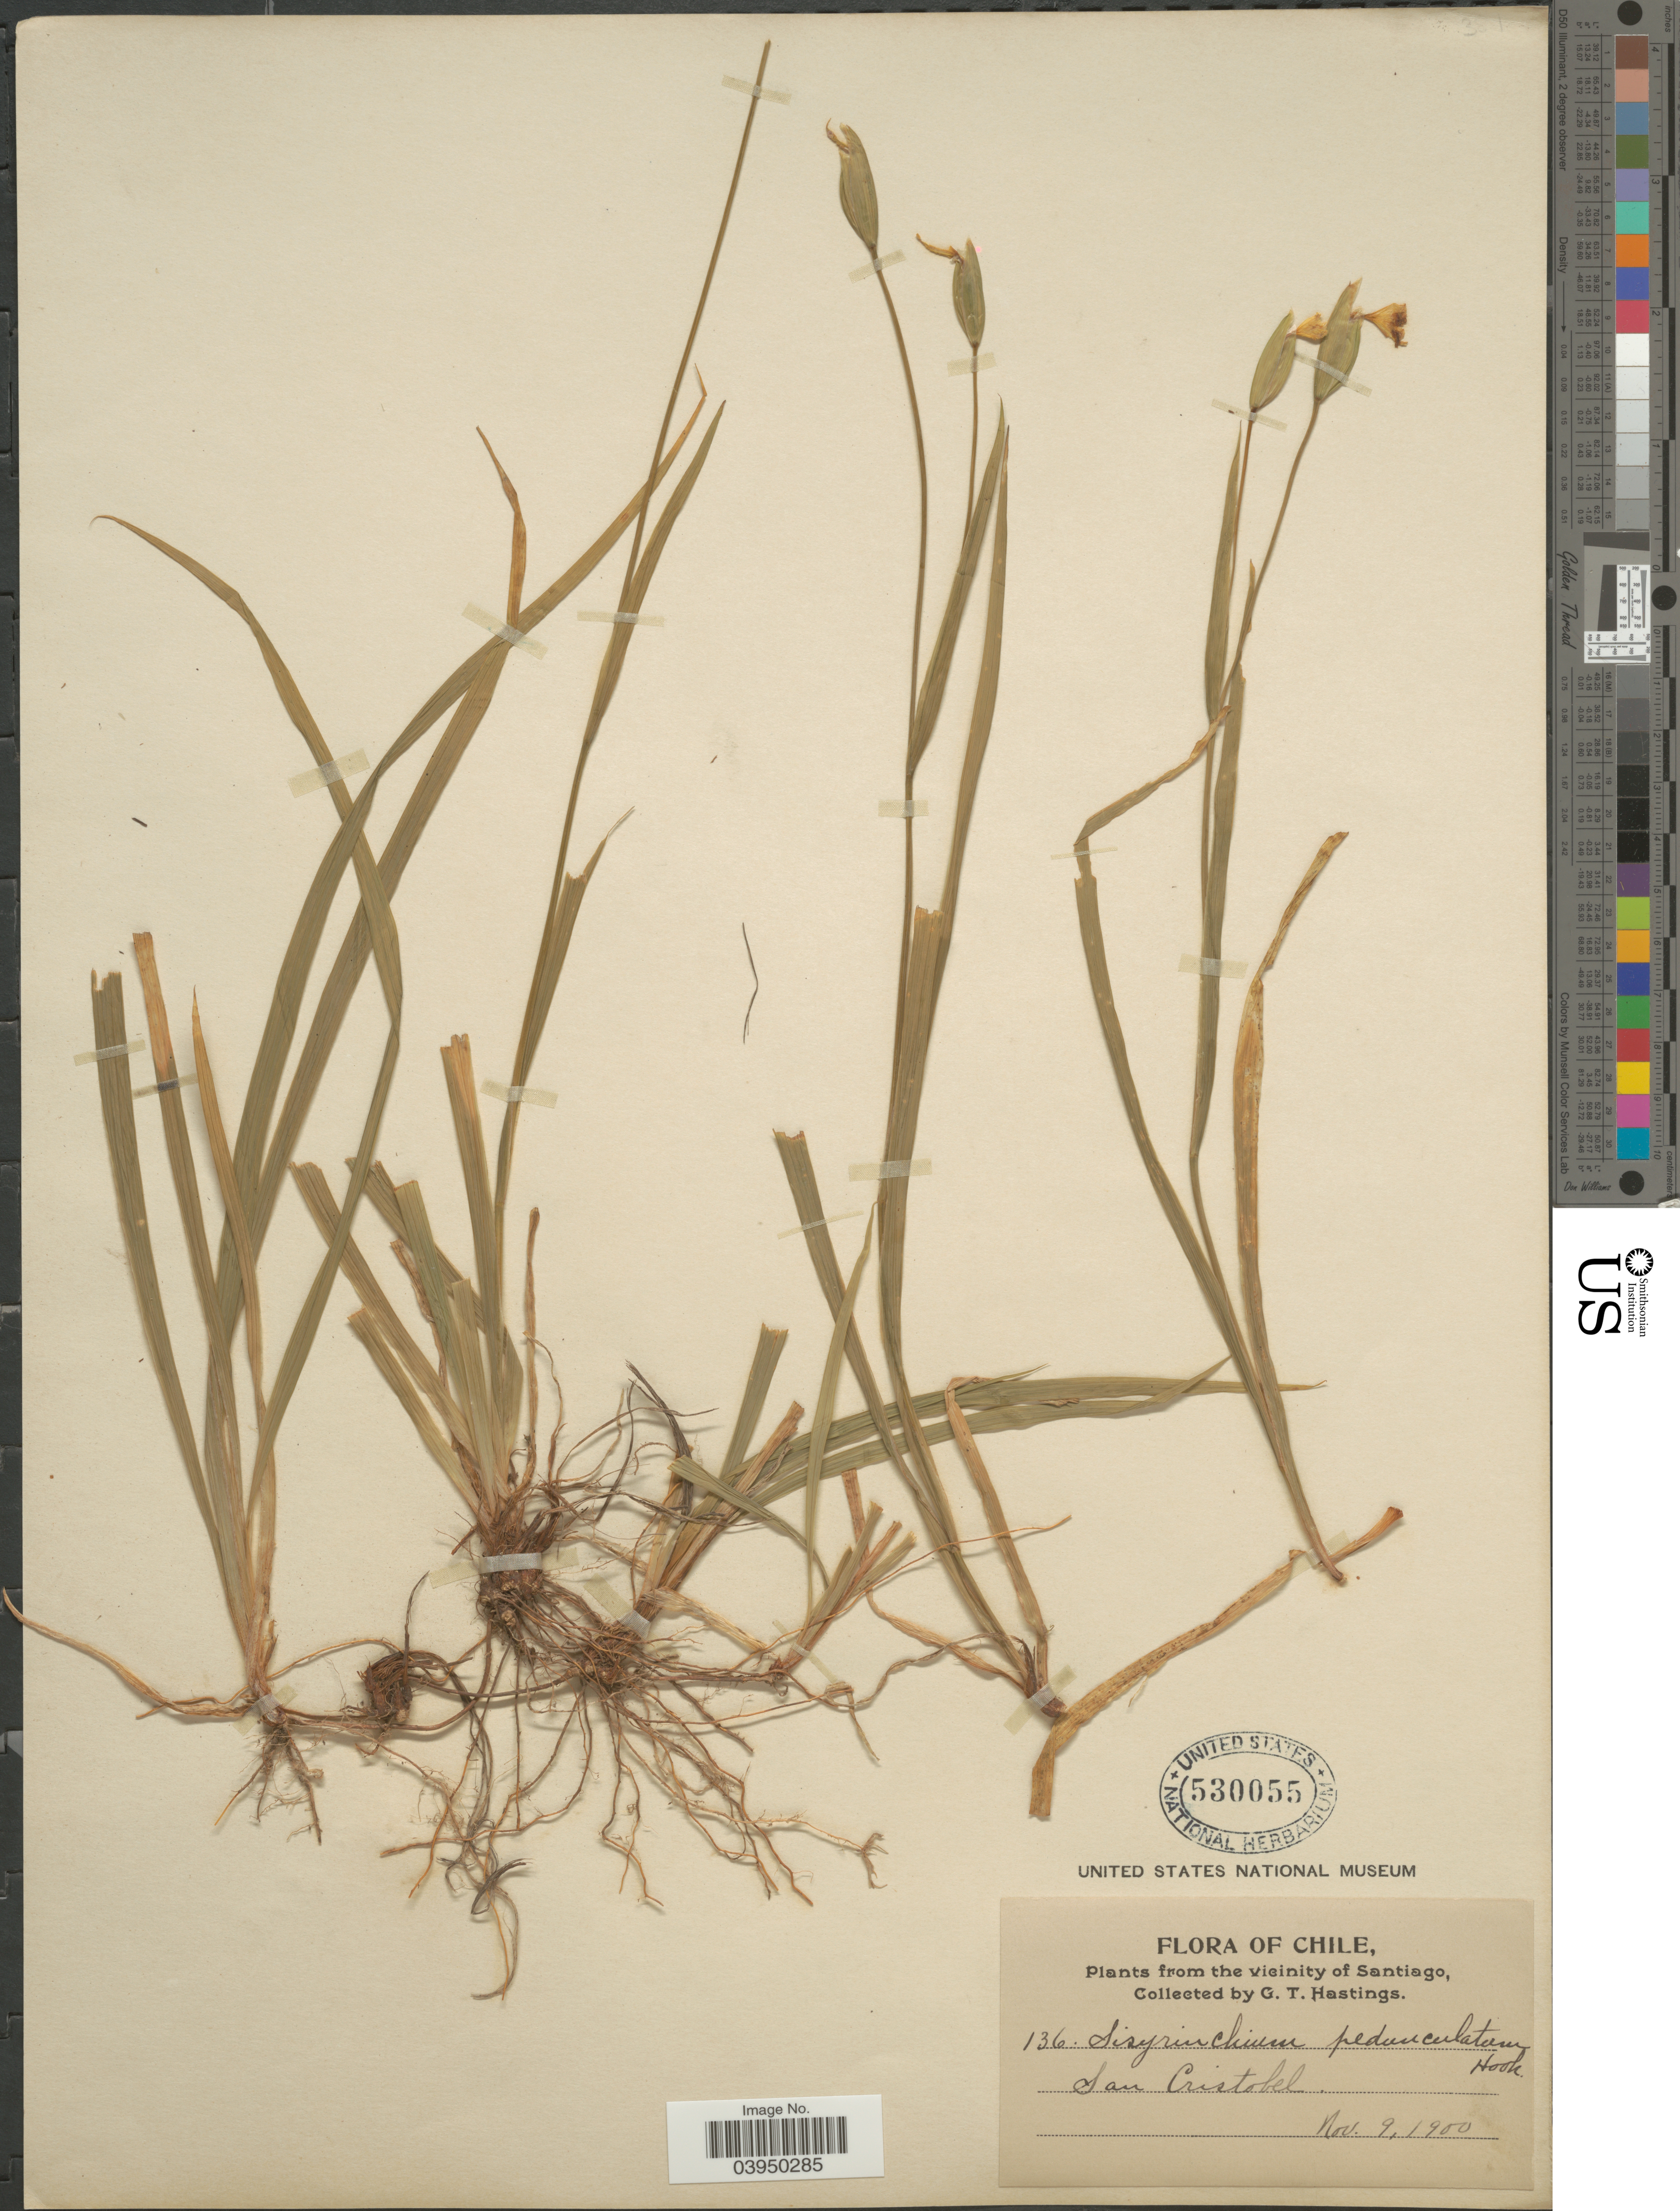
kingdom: Plantae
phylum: Tracheophyta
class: Liliopsida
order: Asparagales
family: Iridaceae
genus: Solenomelus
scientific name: Solenomelus pedunculatus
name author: (Gillies ex Hook.) Hochr.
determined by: Strong, Mark T., (BOT), Smithsonian Institution - National Museum of Natural History (UNITED STATES)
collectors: G. Hastings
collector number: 136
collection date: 1900-11-09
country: Chile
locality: The vicinity of Santiago. San Cristobal.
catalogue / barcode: US 530055